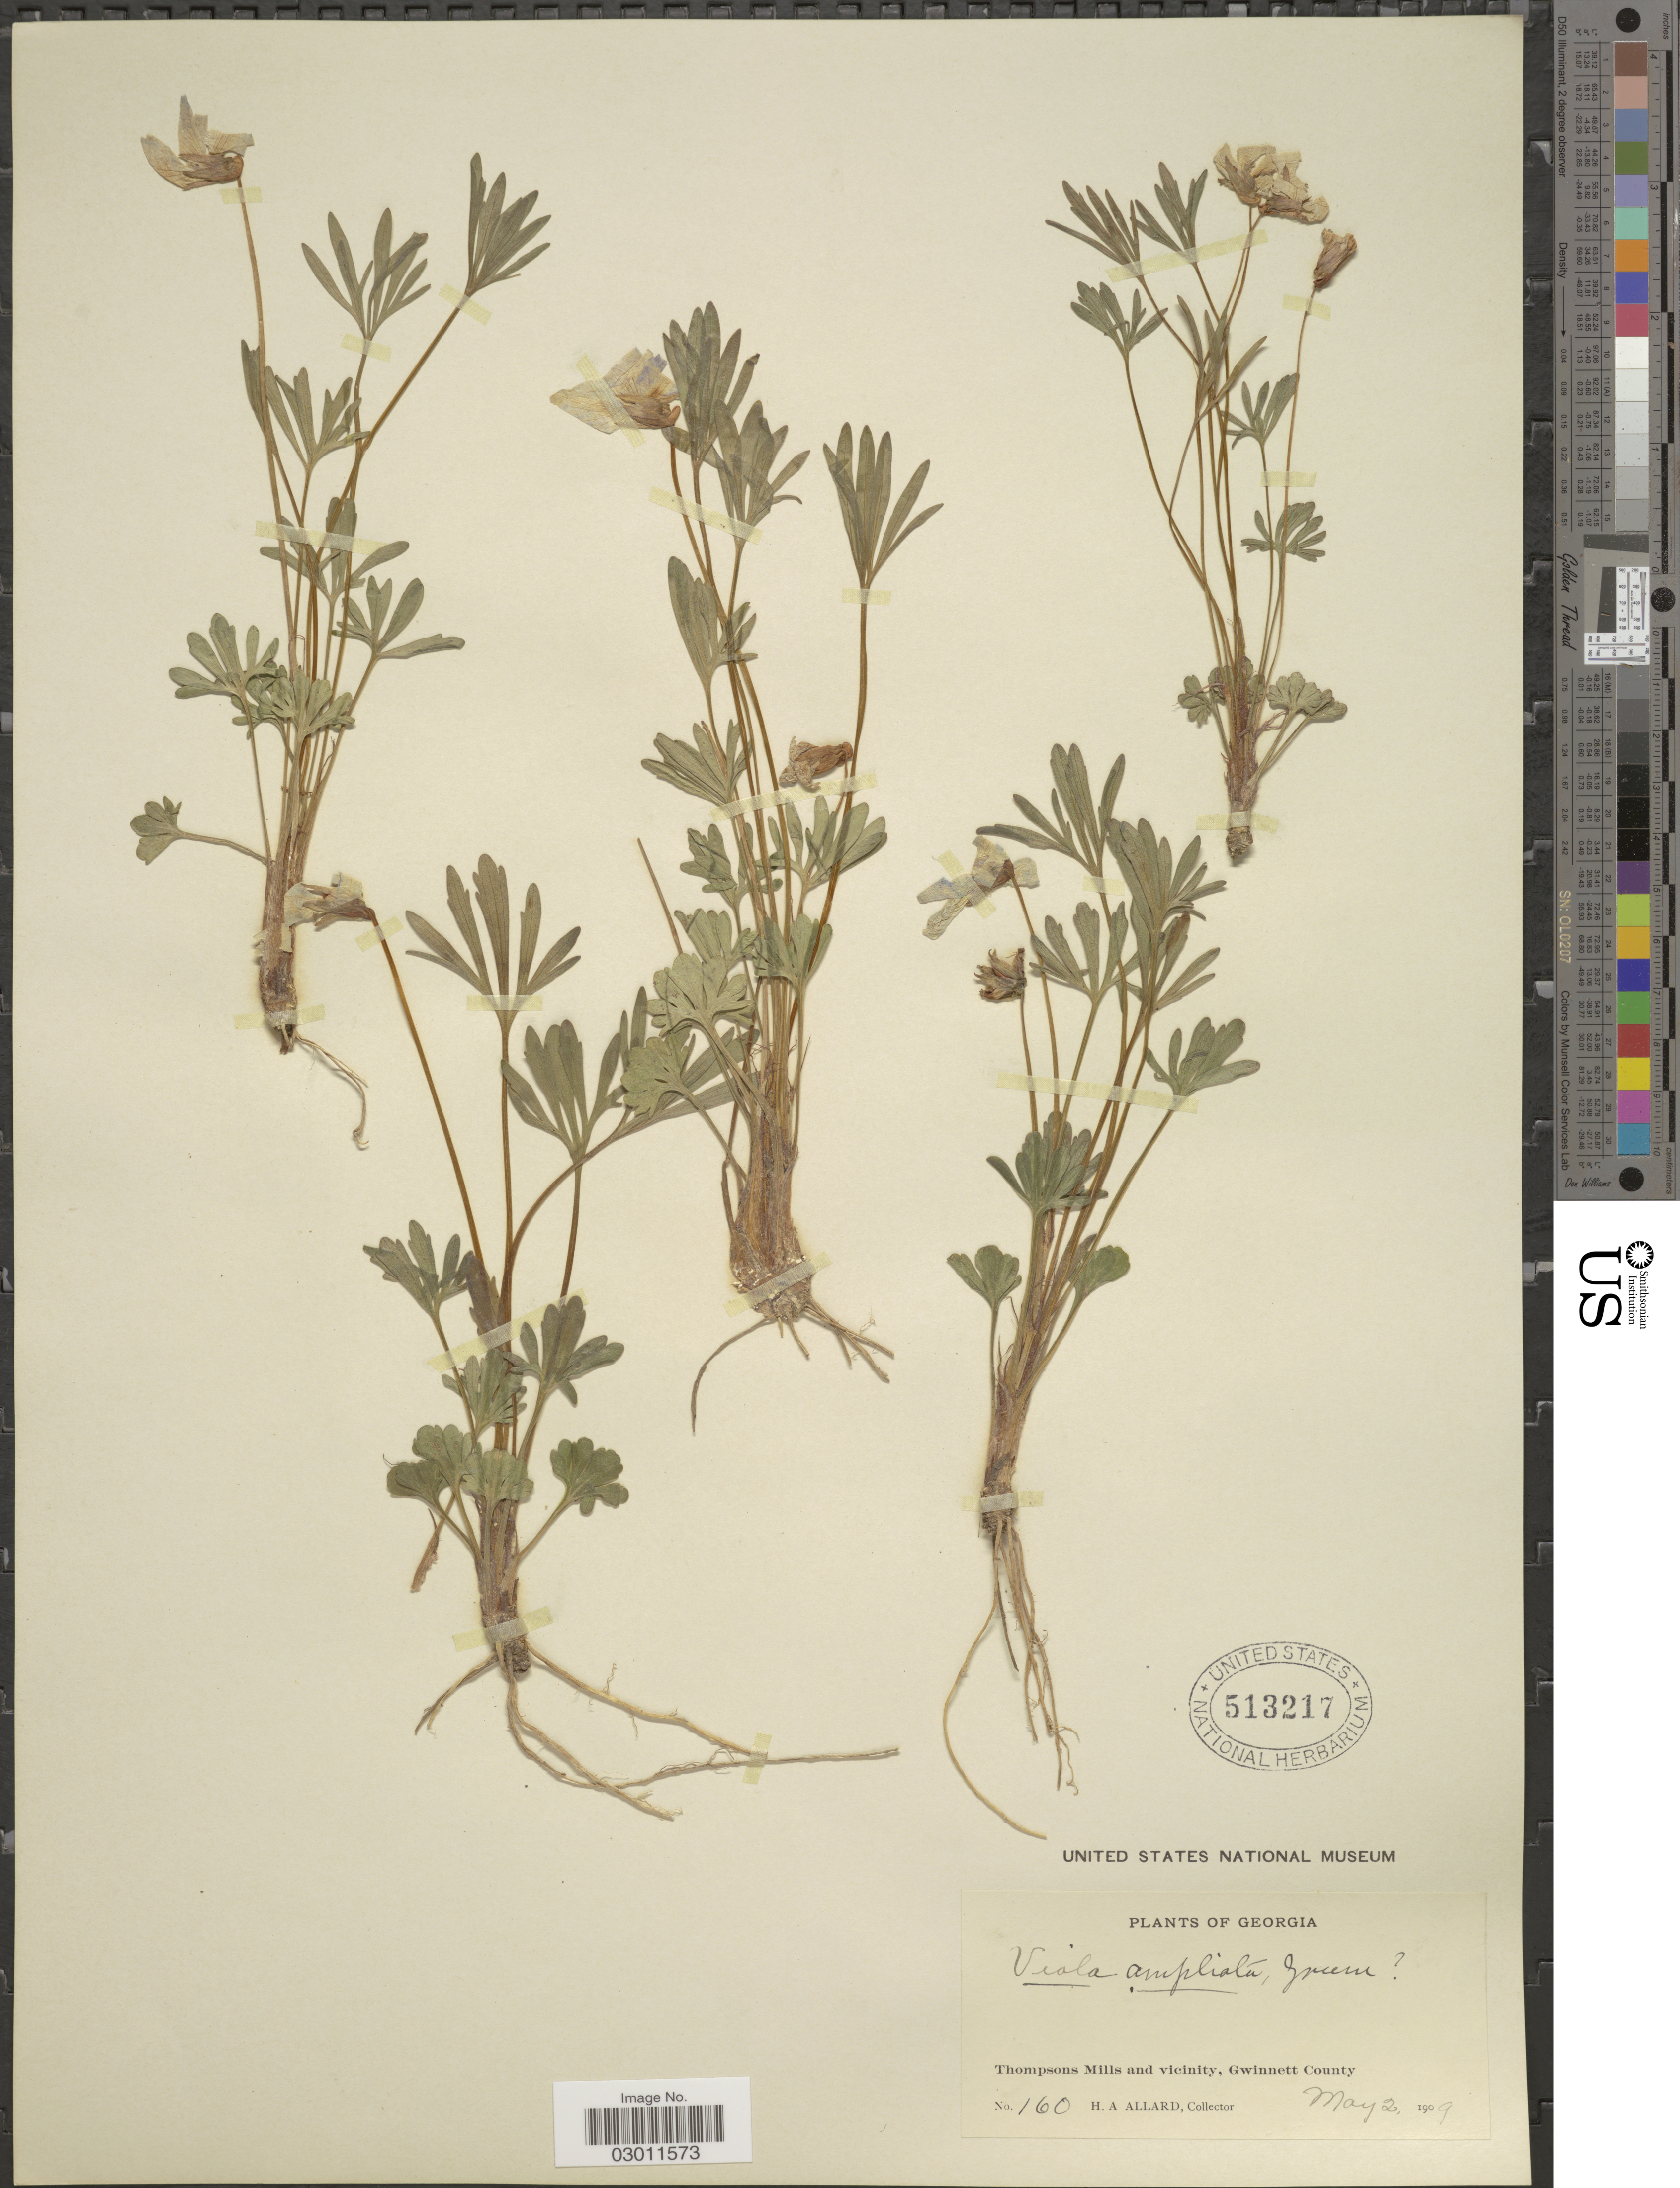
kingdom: Plantae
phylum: Tracheophyta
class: Magnoliopsida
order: Malpighiales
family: Violaceae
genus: Viola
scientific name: Viola ampliata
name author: Greene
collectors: H. A. Allard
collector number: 160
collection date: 1909-05-02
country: United States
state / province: Georgia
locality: Thompsons Mills and vicinity, Gwinnett County.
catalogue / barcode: US 513217